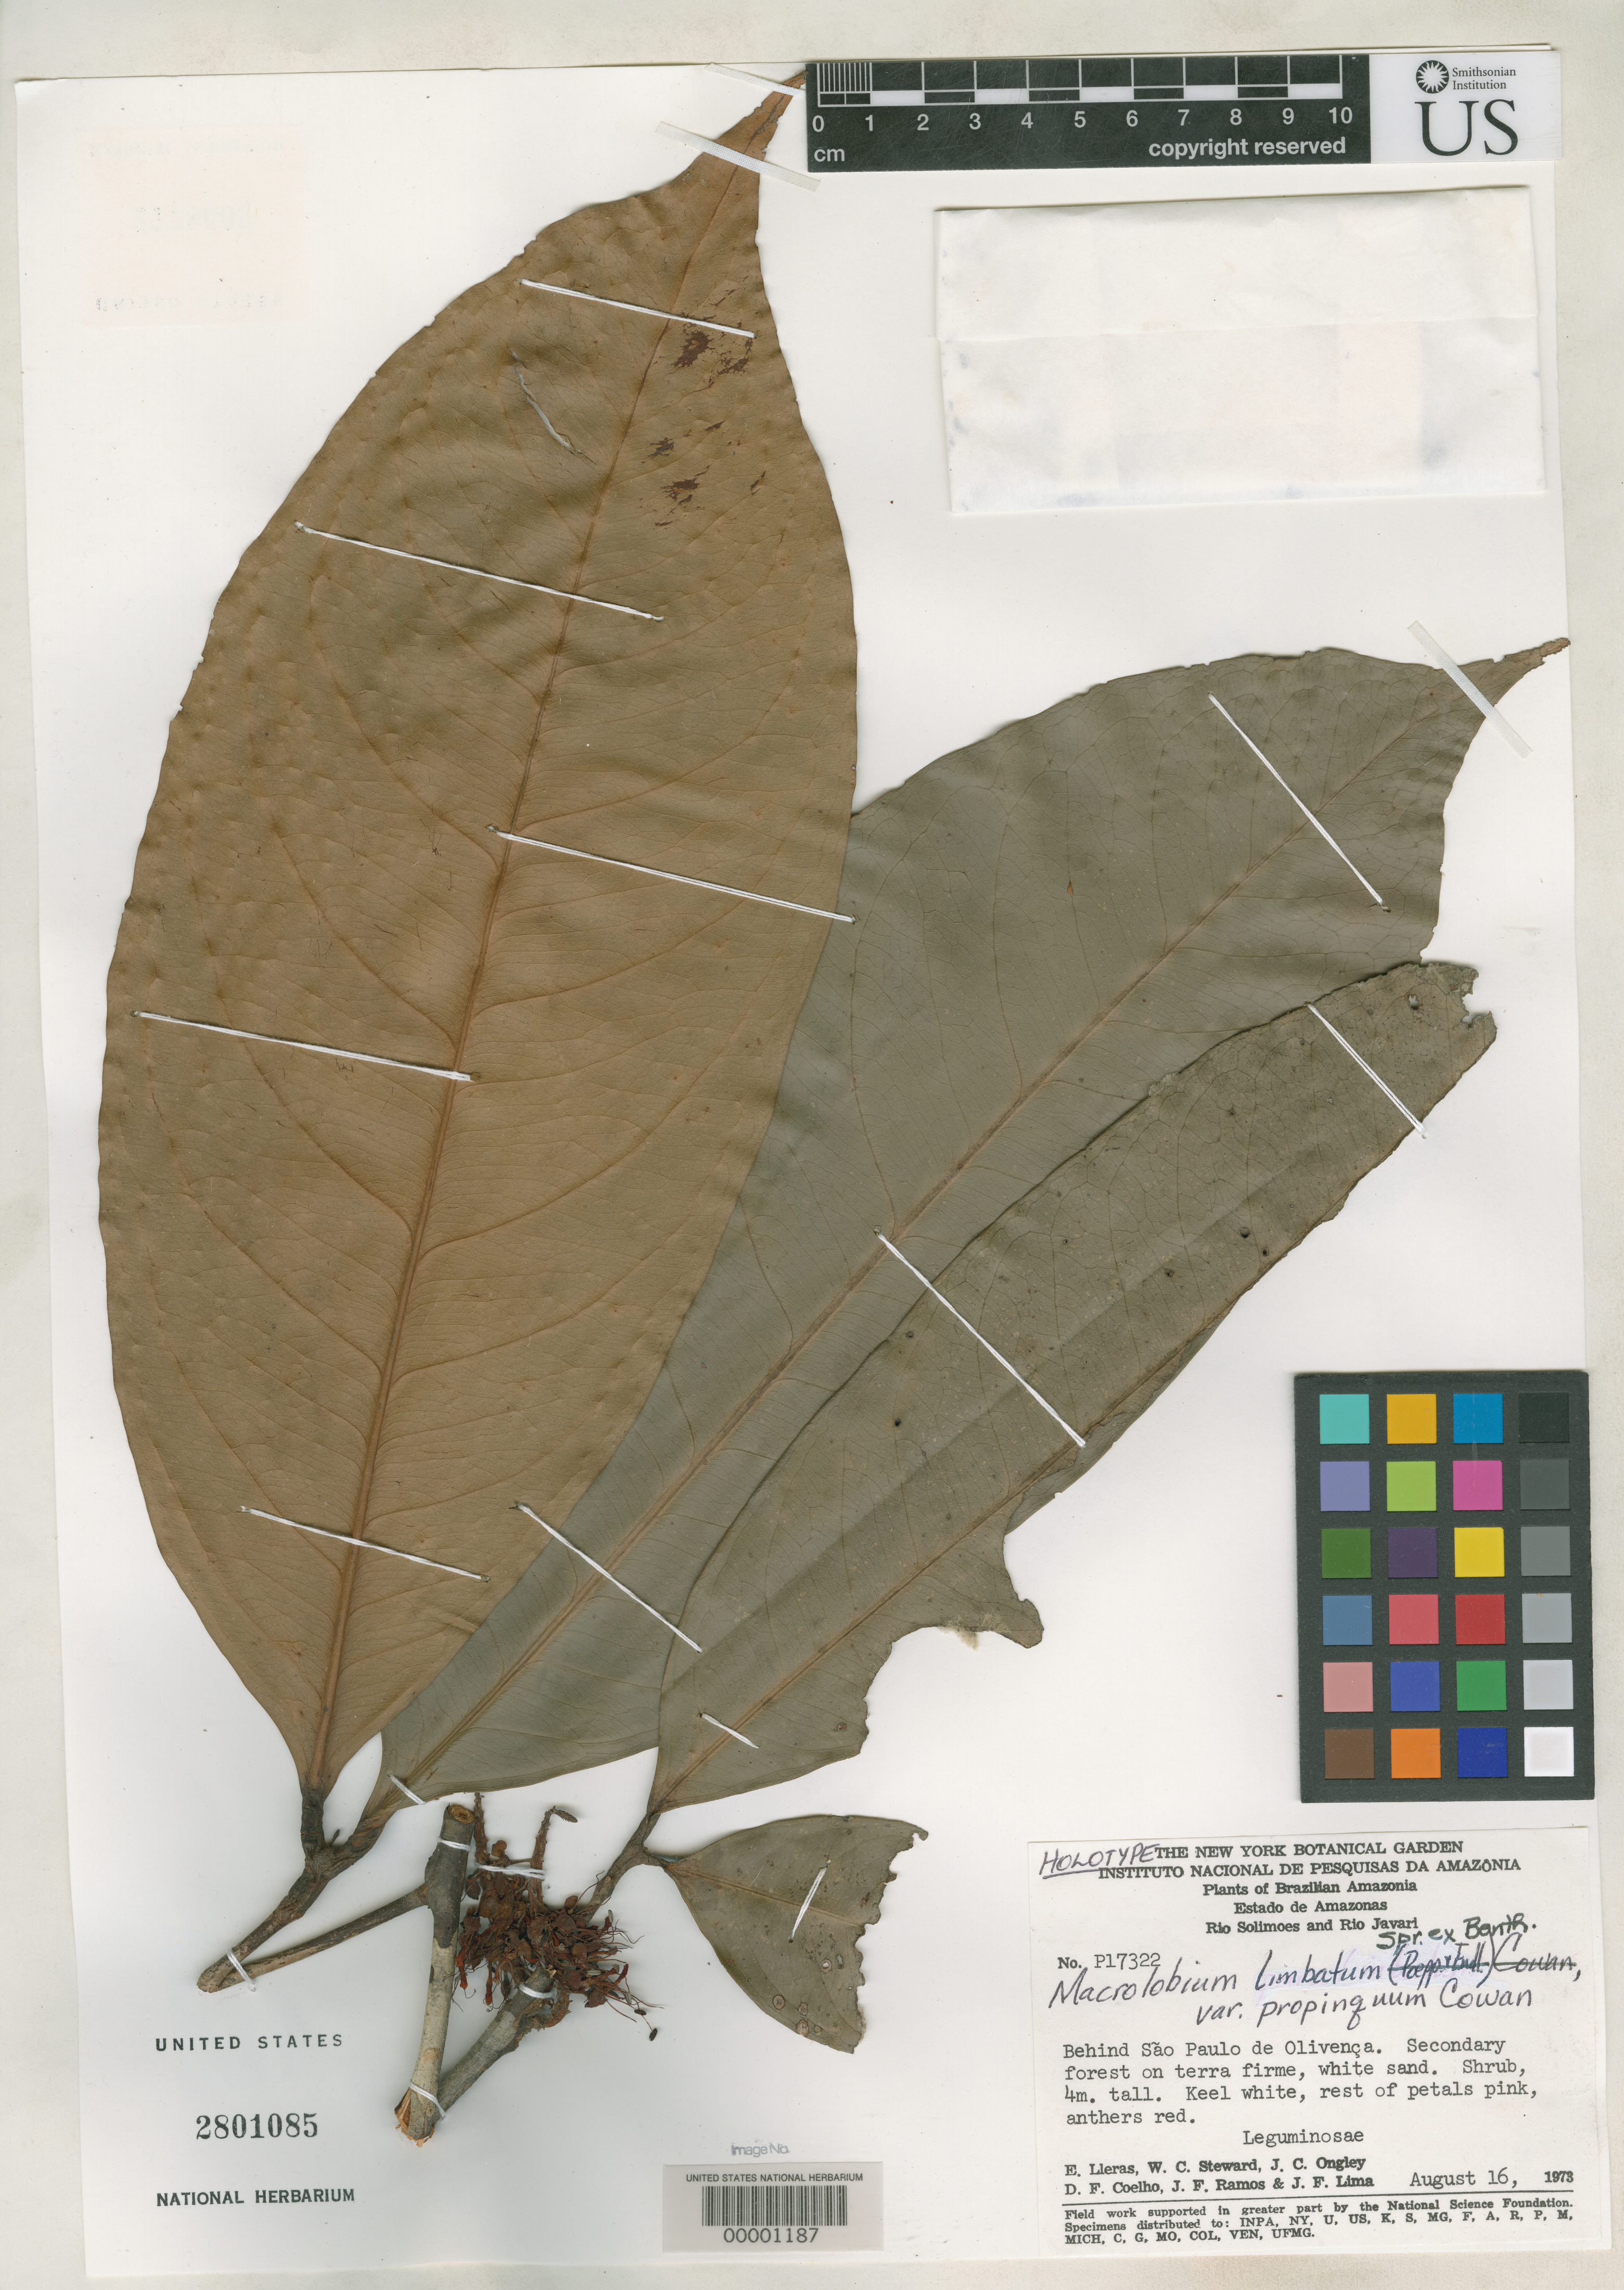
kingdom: Plantae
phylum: Tracheophyta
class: Magnoliopsida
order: Fabales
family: Fabaceae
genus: Macrolobium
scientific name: Macrolobium limbatum var. propinquum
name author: R.S. Cowan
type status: Holotype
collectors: E. Lleras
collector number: P17322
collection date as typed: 16 Aug 1973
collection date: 1973-08-16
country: Brazil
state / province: Amazonas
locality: Behind Sao Paulo de Olivenca.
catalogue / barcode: US 2801085